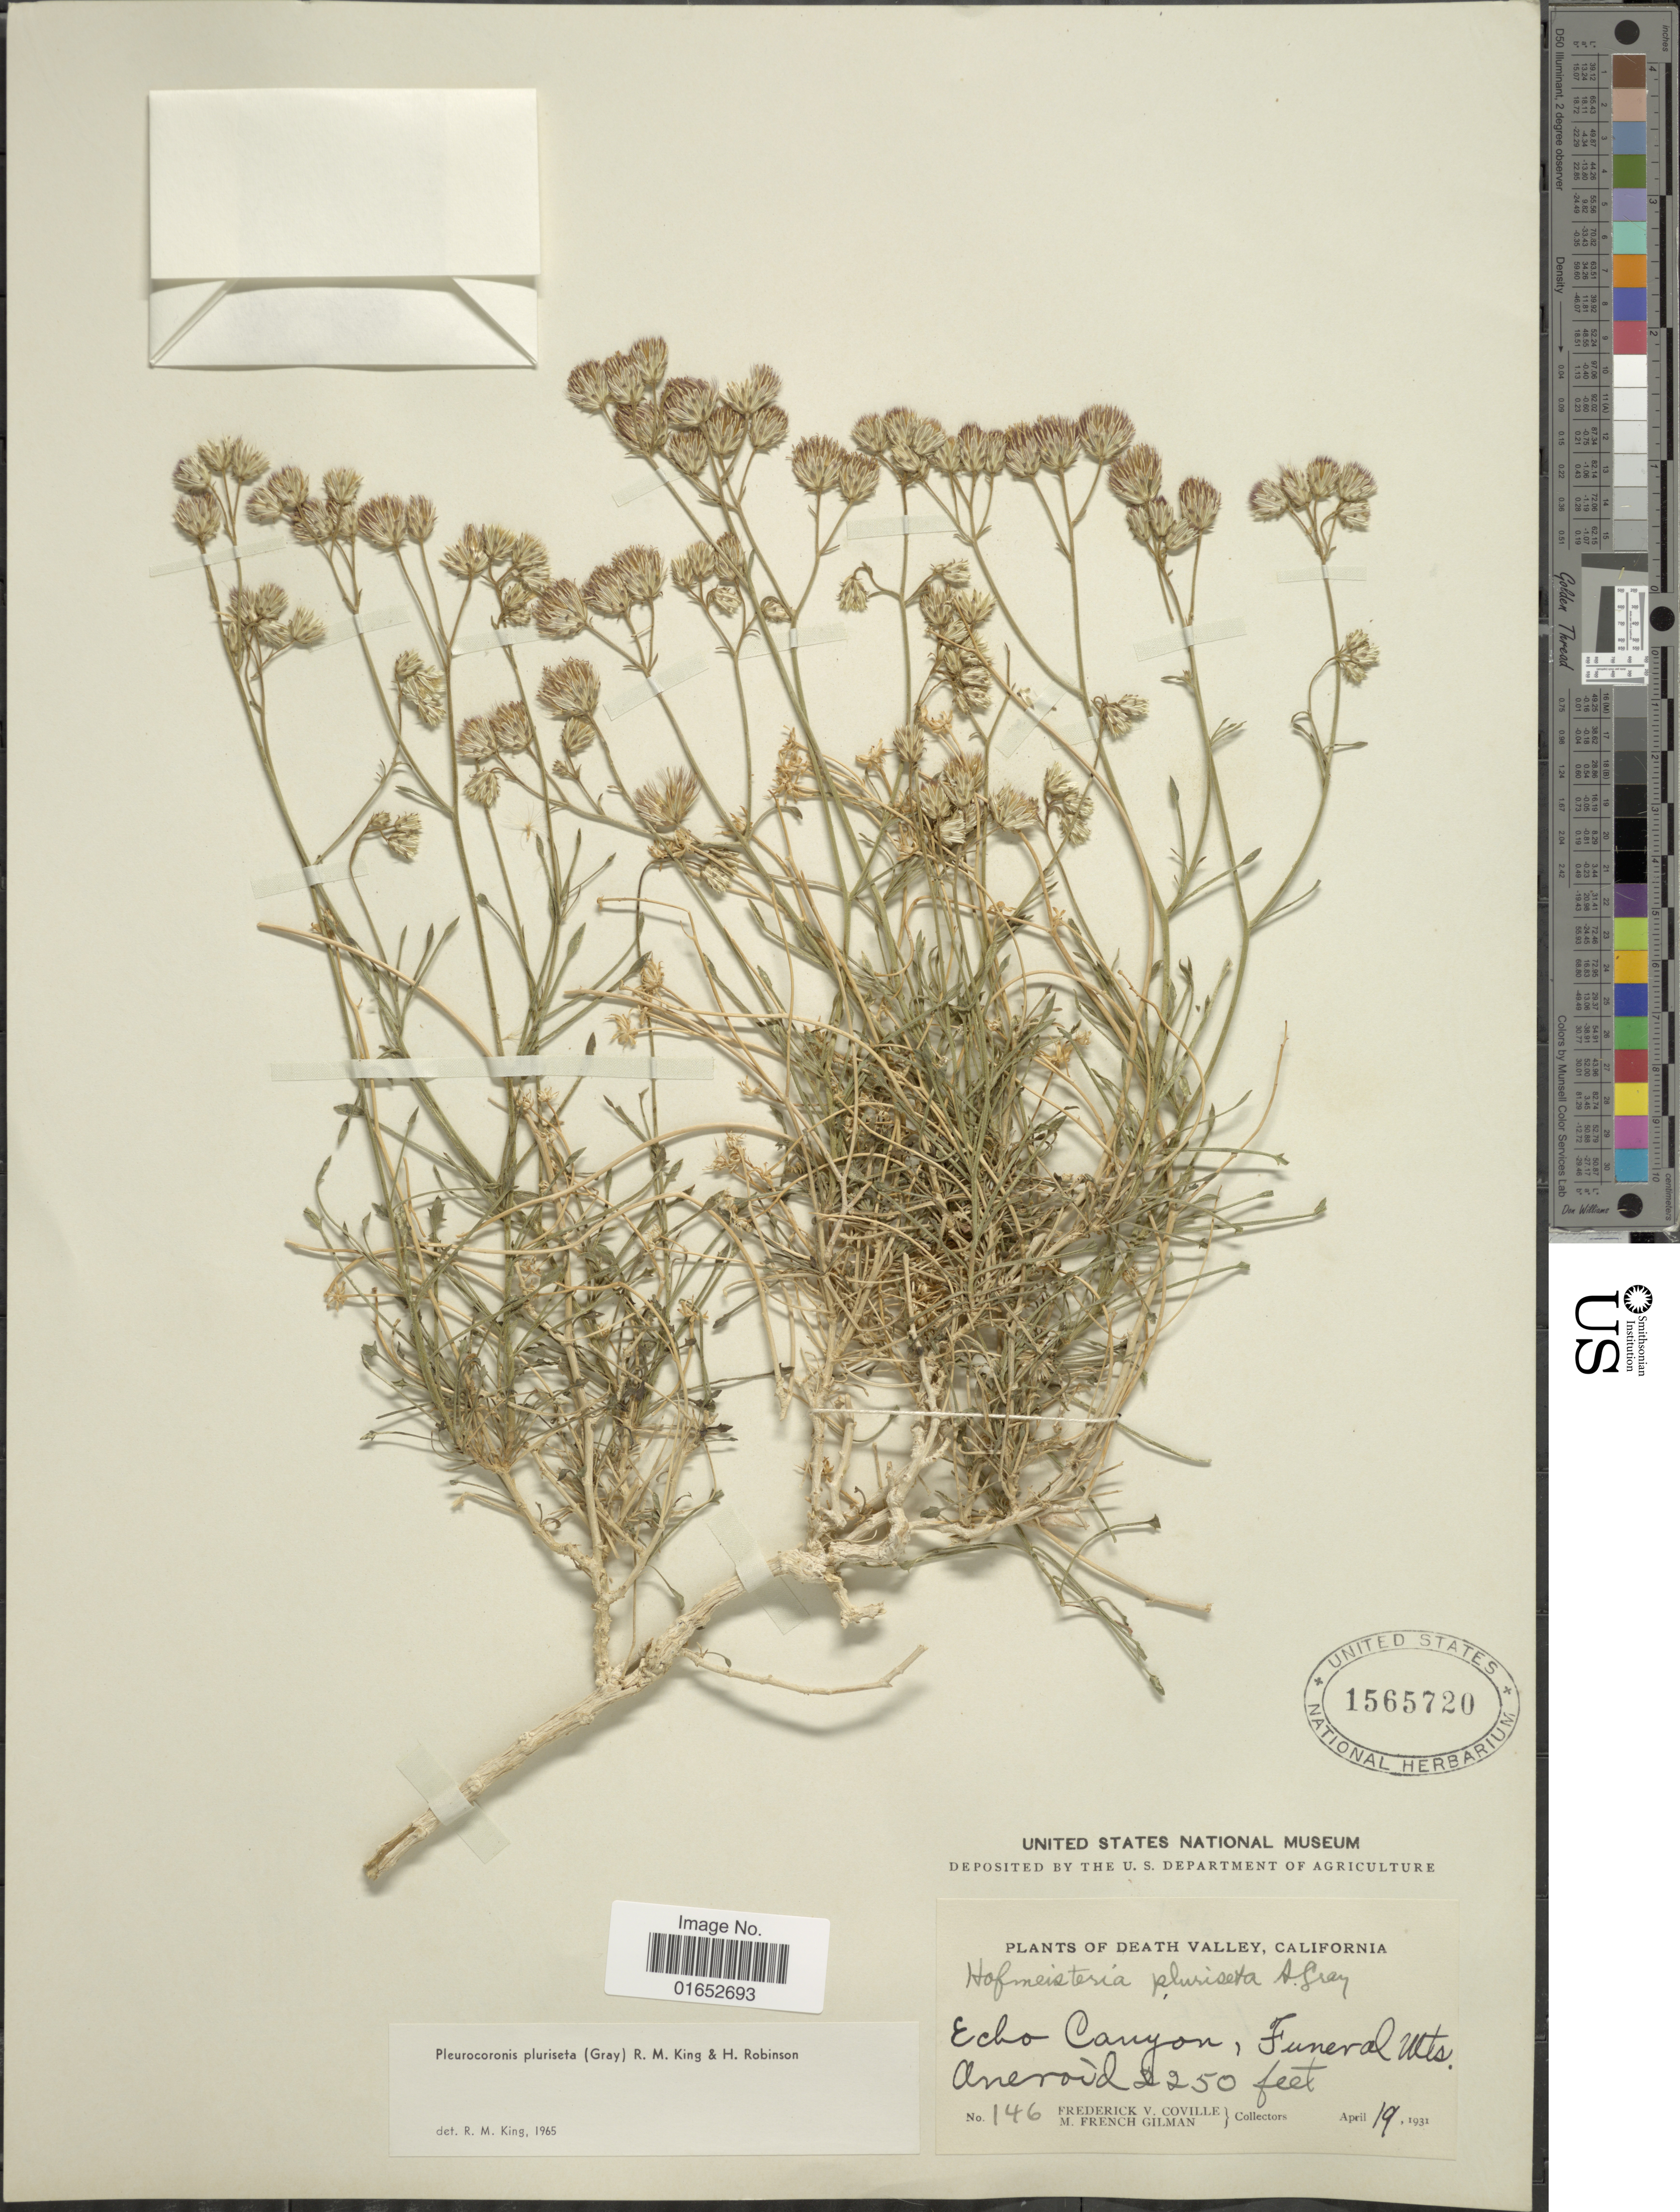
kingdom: Plantae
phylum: Tracheophyta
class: Magnoliopsida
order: Asterales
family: Asteraceae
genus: Pleurocoronis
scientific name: Pleurocoronis pluriseta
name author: (A. Gray) R.M. King & H. Rob.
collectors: F. V. Coville & M. F. Gilman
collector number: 146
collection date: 1931-04-19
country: United States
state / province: California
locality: Death valley, Eco Canyon, Funeral Mts. Aneroid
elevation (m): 686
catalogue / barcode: US 1565720